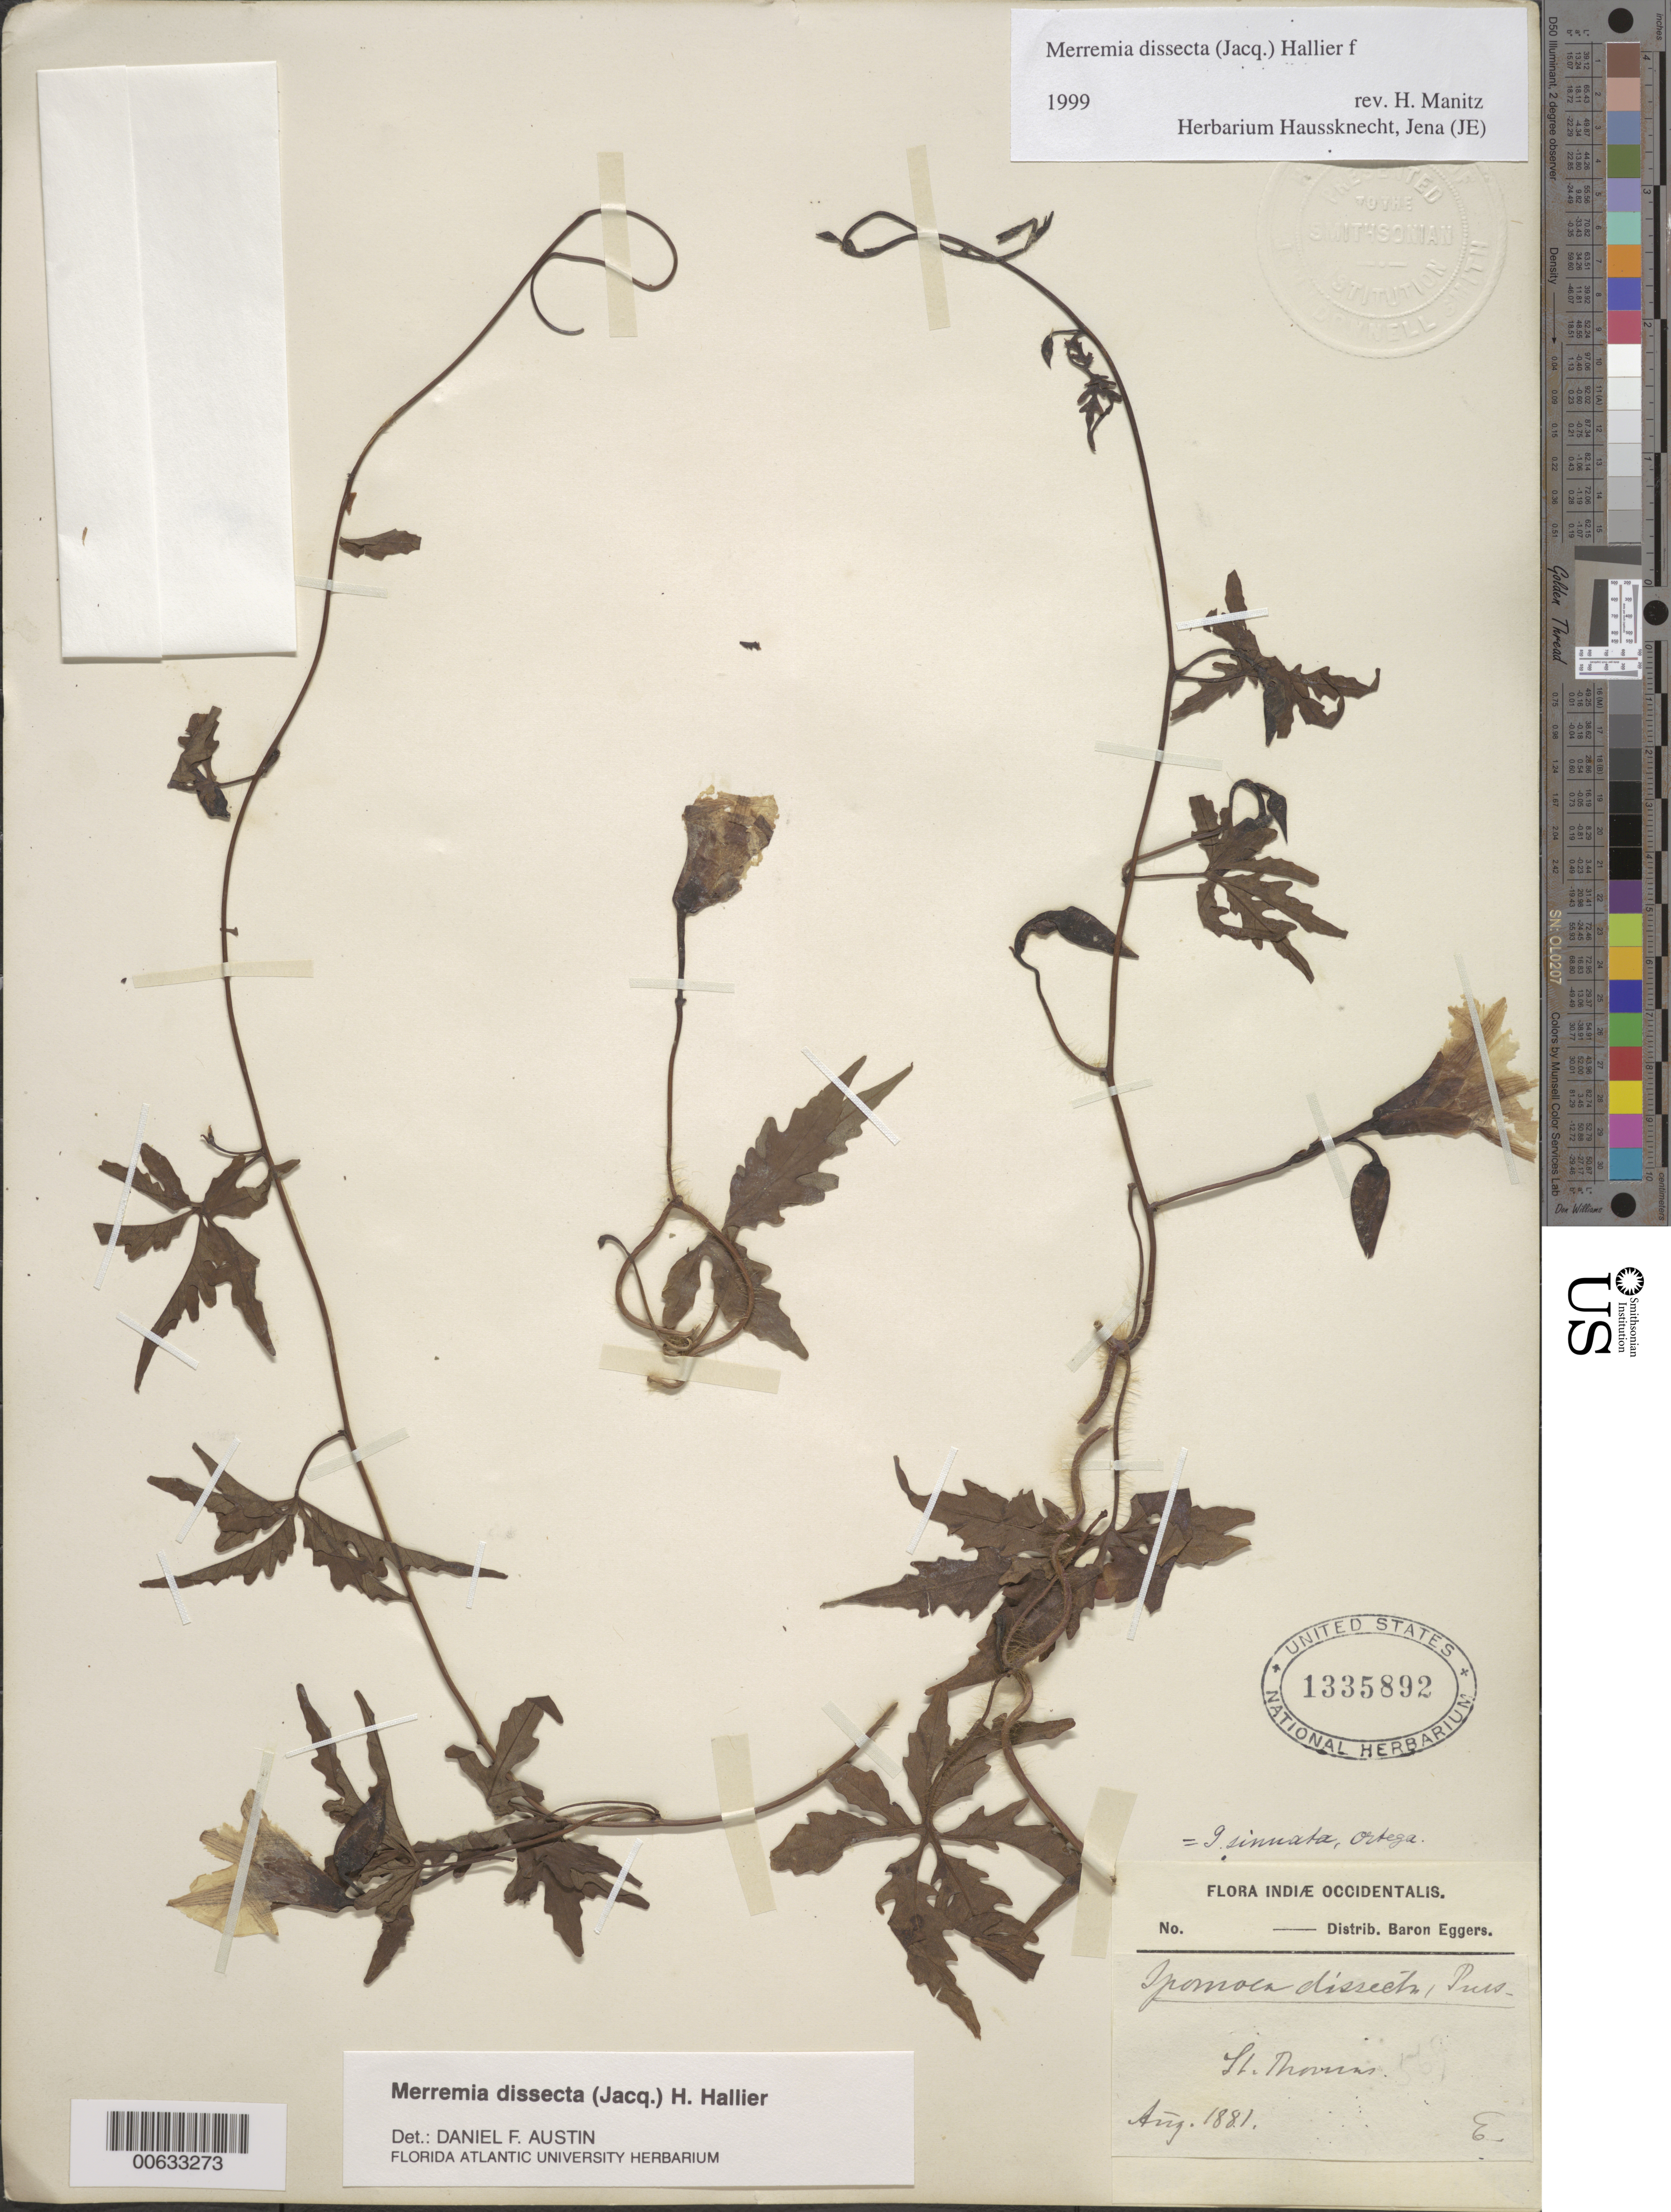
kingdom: Plantae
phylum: Tracheophyta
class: Magnoliopsida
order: Solanales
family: Convolvulaceae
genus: Distimake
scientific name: Distimake dissectus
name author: (Jacq.) A. R. Simões & Staples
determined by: Strong, Mark T., (BOT), Smithsonian Institution - National Museum of Natural History (UNITED STATES)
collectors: B. Eggers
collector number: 569?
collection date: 1881-08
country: U.S. Virgin Islands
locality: Indiæ Occidentalis, St.Thomas.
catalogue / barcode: US 1335892